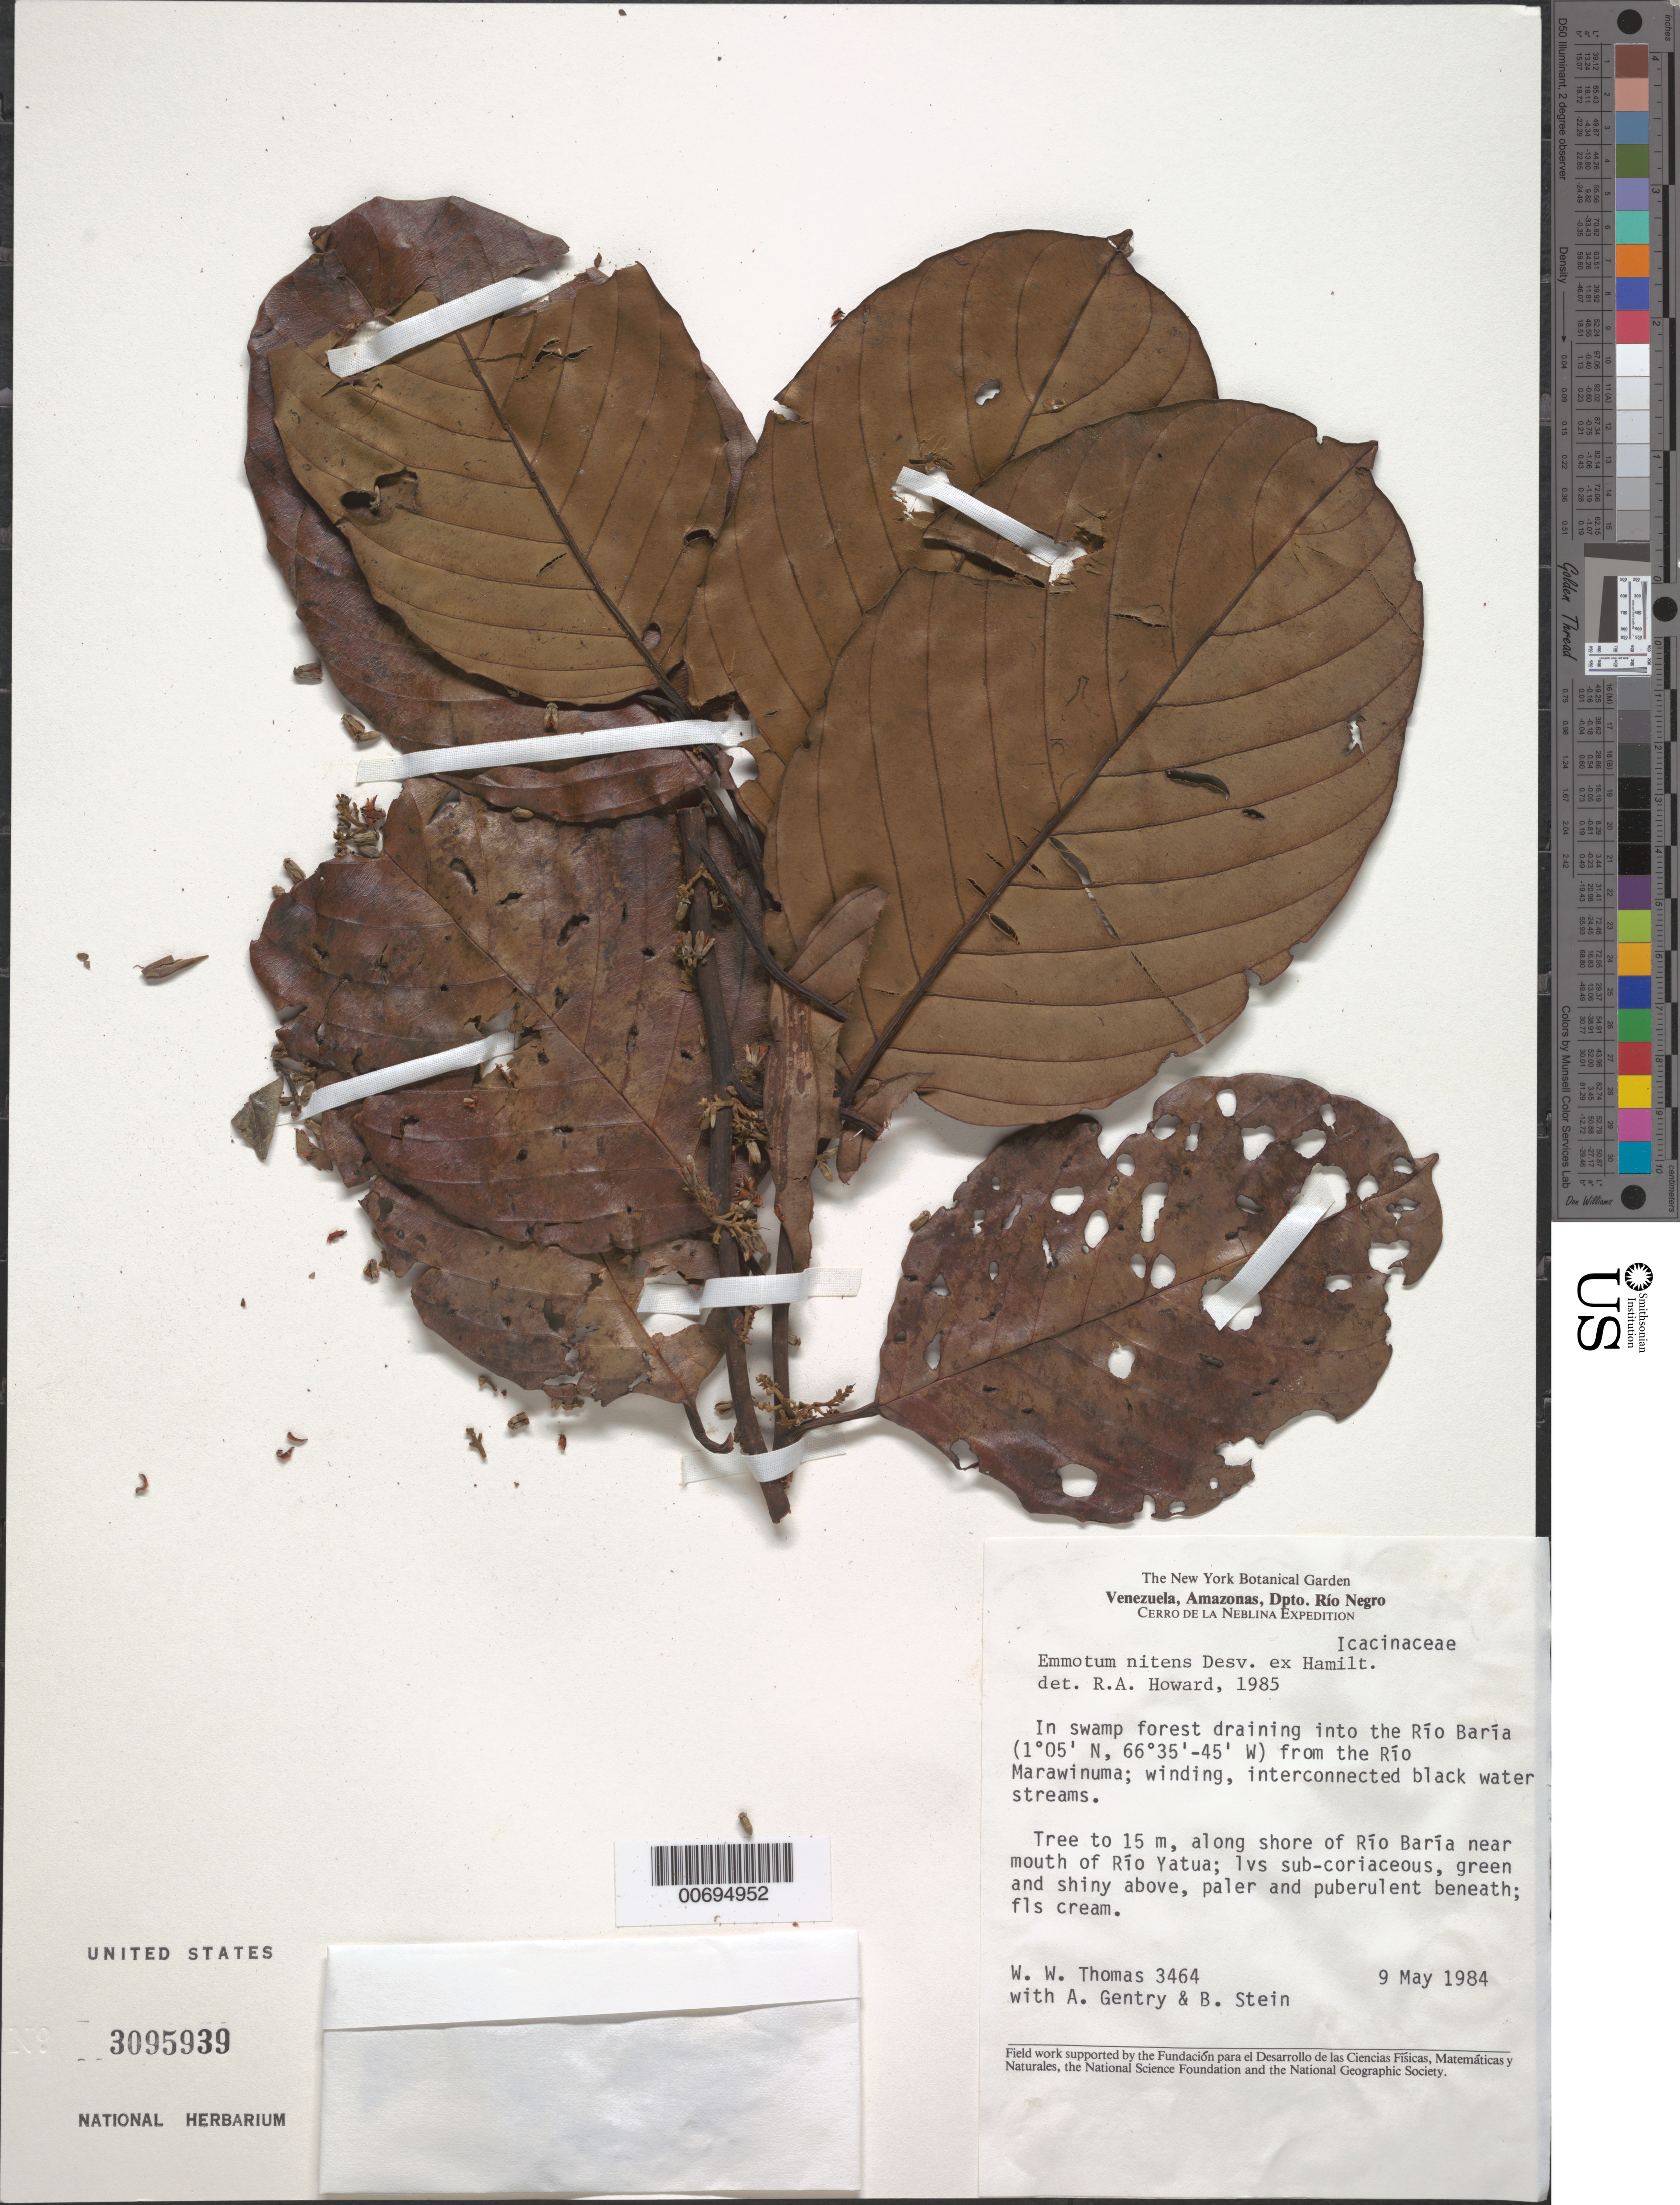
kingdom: Plantae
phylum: Tracheophyta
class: Magnoliopsida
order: Metteniusales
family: Metteniusaceae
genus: Emmotum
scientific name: Emmotum nitens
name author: Desv. ex Ham.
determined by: Howard, R. A.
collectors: W. W. Thomas, A. H. Gentry & B. A. Stein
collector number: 3464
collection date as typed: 9-May-84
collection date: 1984-05-09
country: Venezuela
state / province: Amazonas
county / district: Río Negro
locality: Cerro de La Neblina, swamp forest draining Rio Baria from the Rio Marawinuma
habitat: Swamp forest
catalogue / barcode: US 3095939